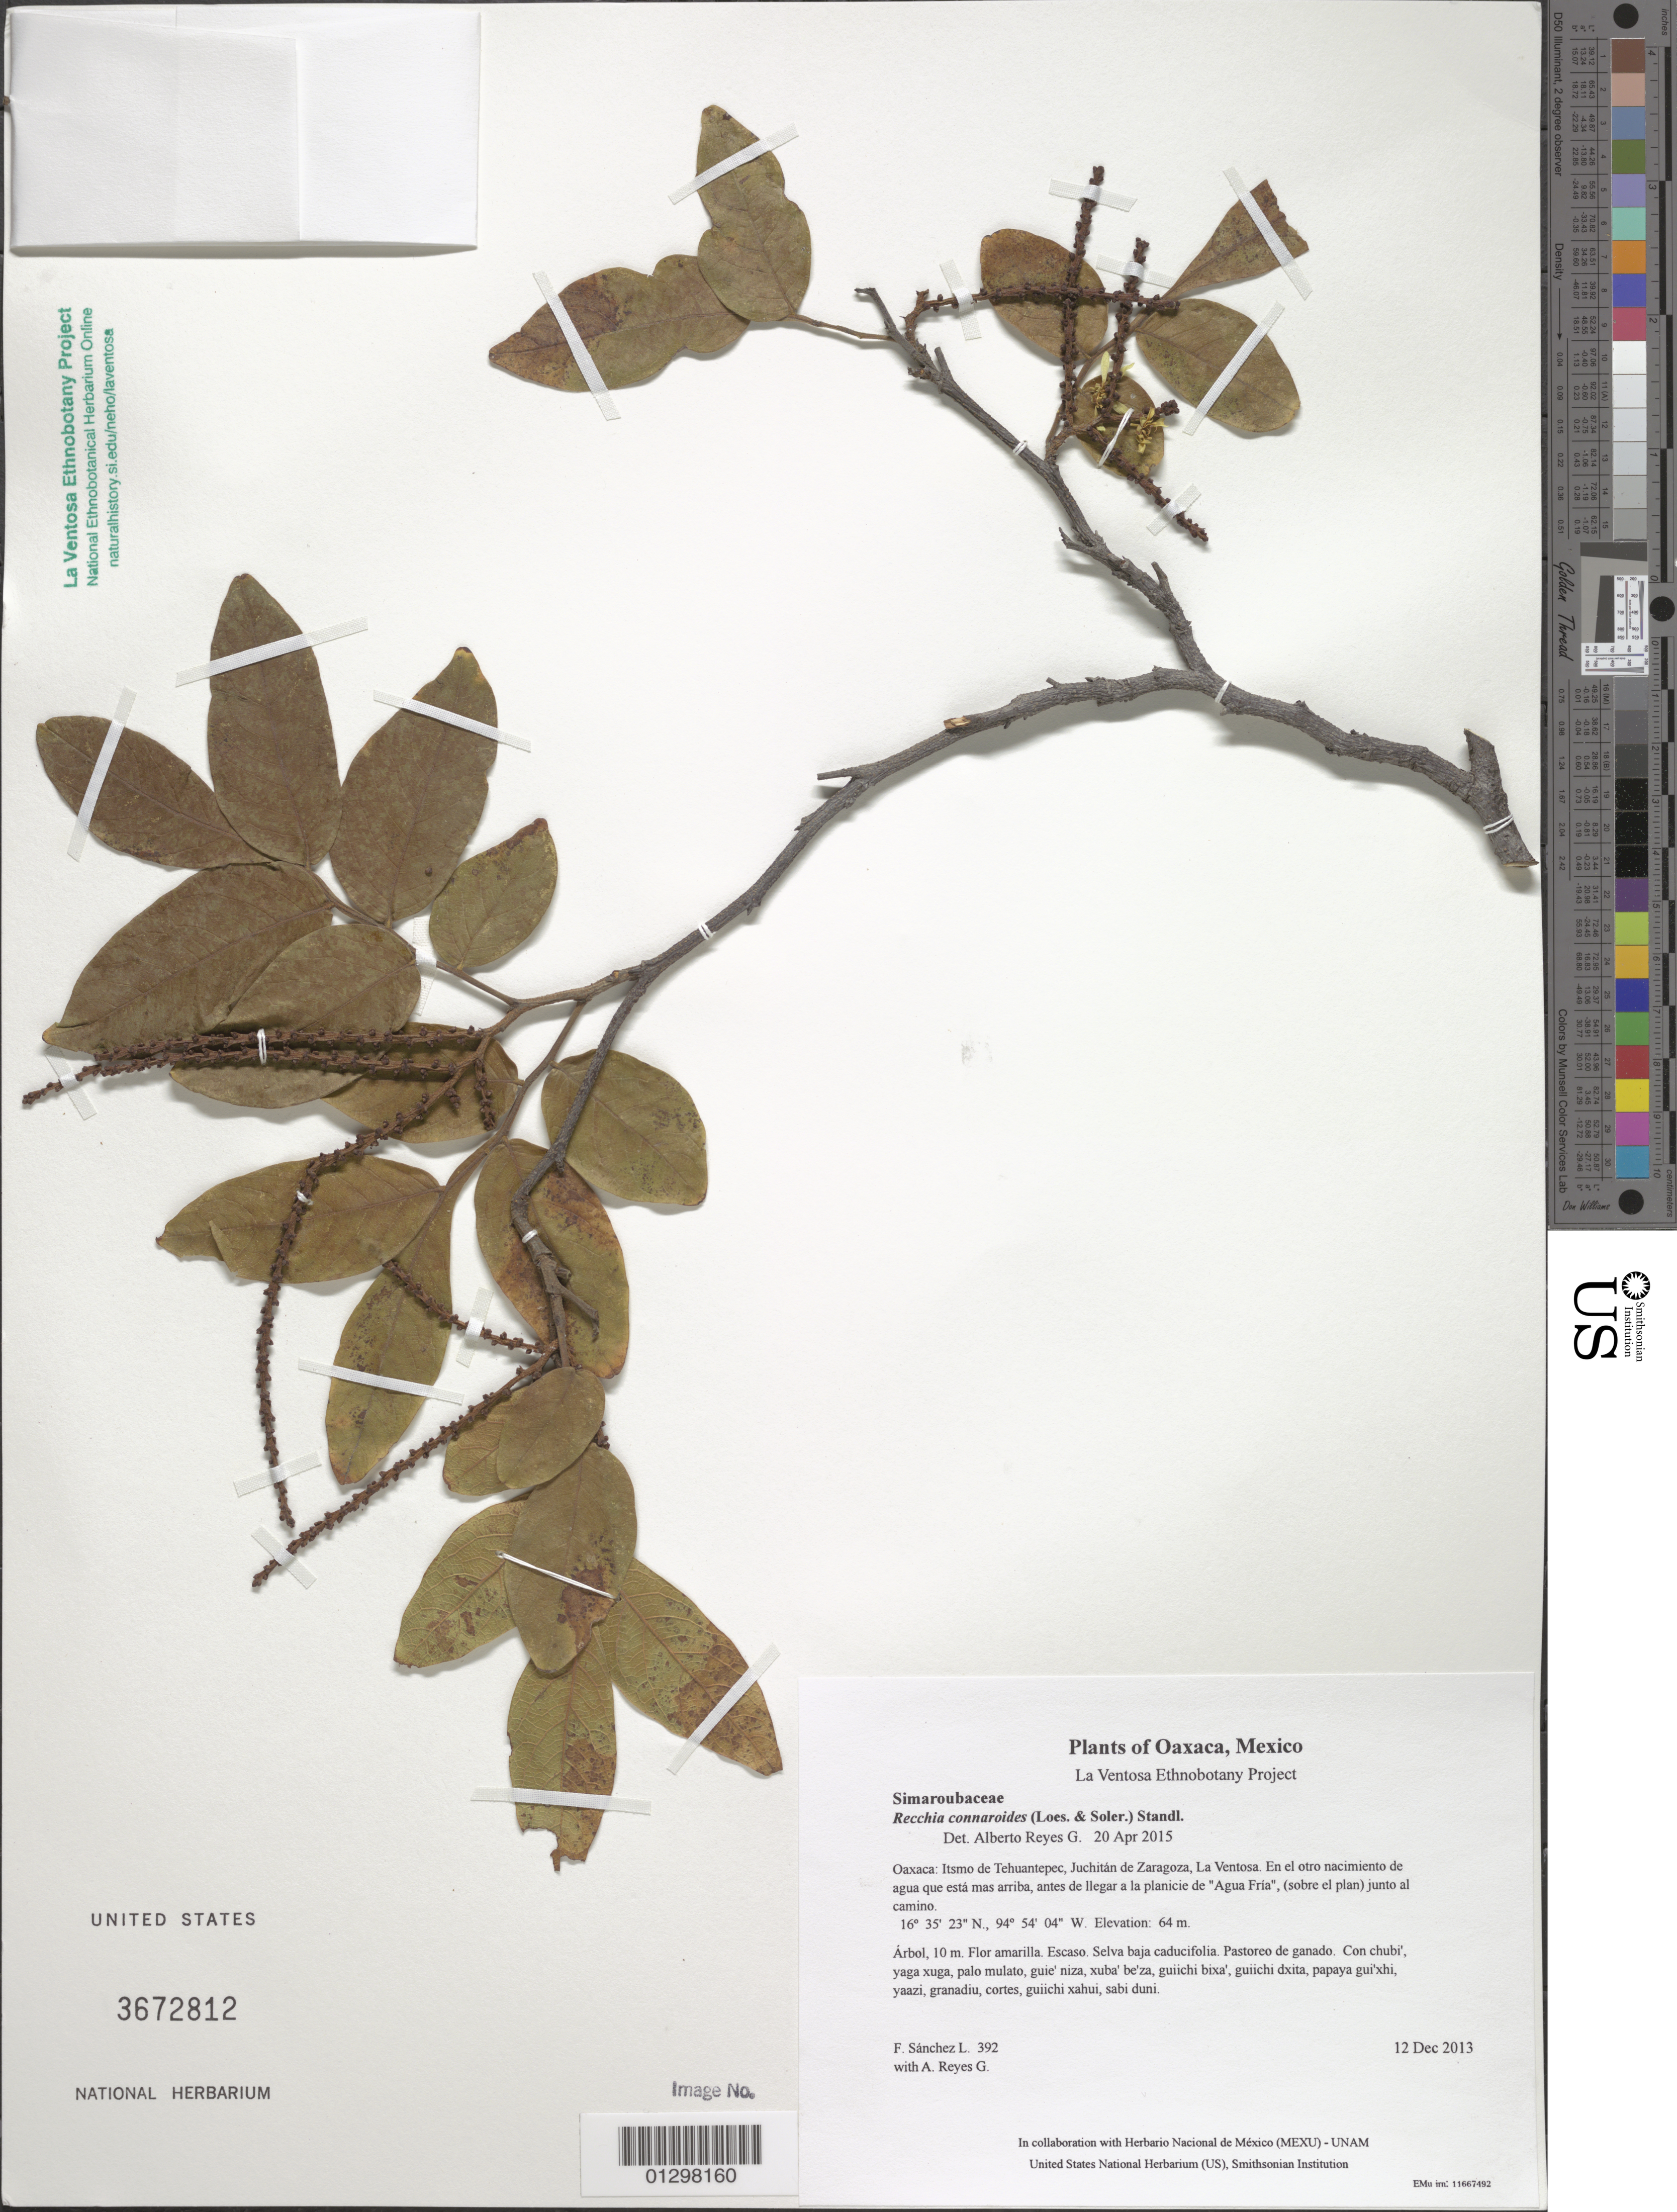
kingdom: Plantae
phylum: Tracheophyta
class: Magnoliopsida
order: Fabales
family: Surianaceae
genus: Recchia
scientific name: Recchia connaroides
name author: (Loes. & Soler.) Standl.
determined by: Reyes García, A.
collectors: F. Sánchez L. & A. Reyes G.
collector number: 392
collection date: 2013-12-12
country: Mexico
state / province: Oaxaca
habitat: Selva baja caducifolia. Pastoreo de ganado.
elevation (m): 64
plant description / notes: MEXU, SERO, US; Yaga. 10 m. Guie' naguchi. Huaxie'.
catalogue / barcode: US 3672812